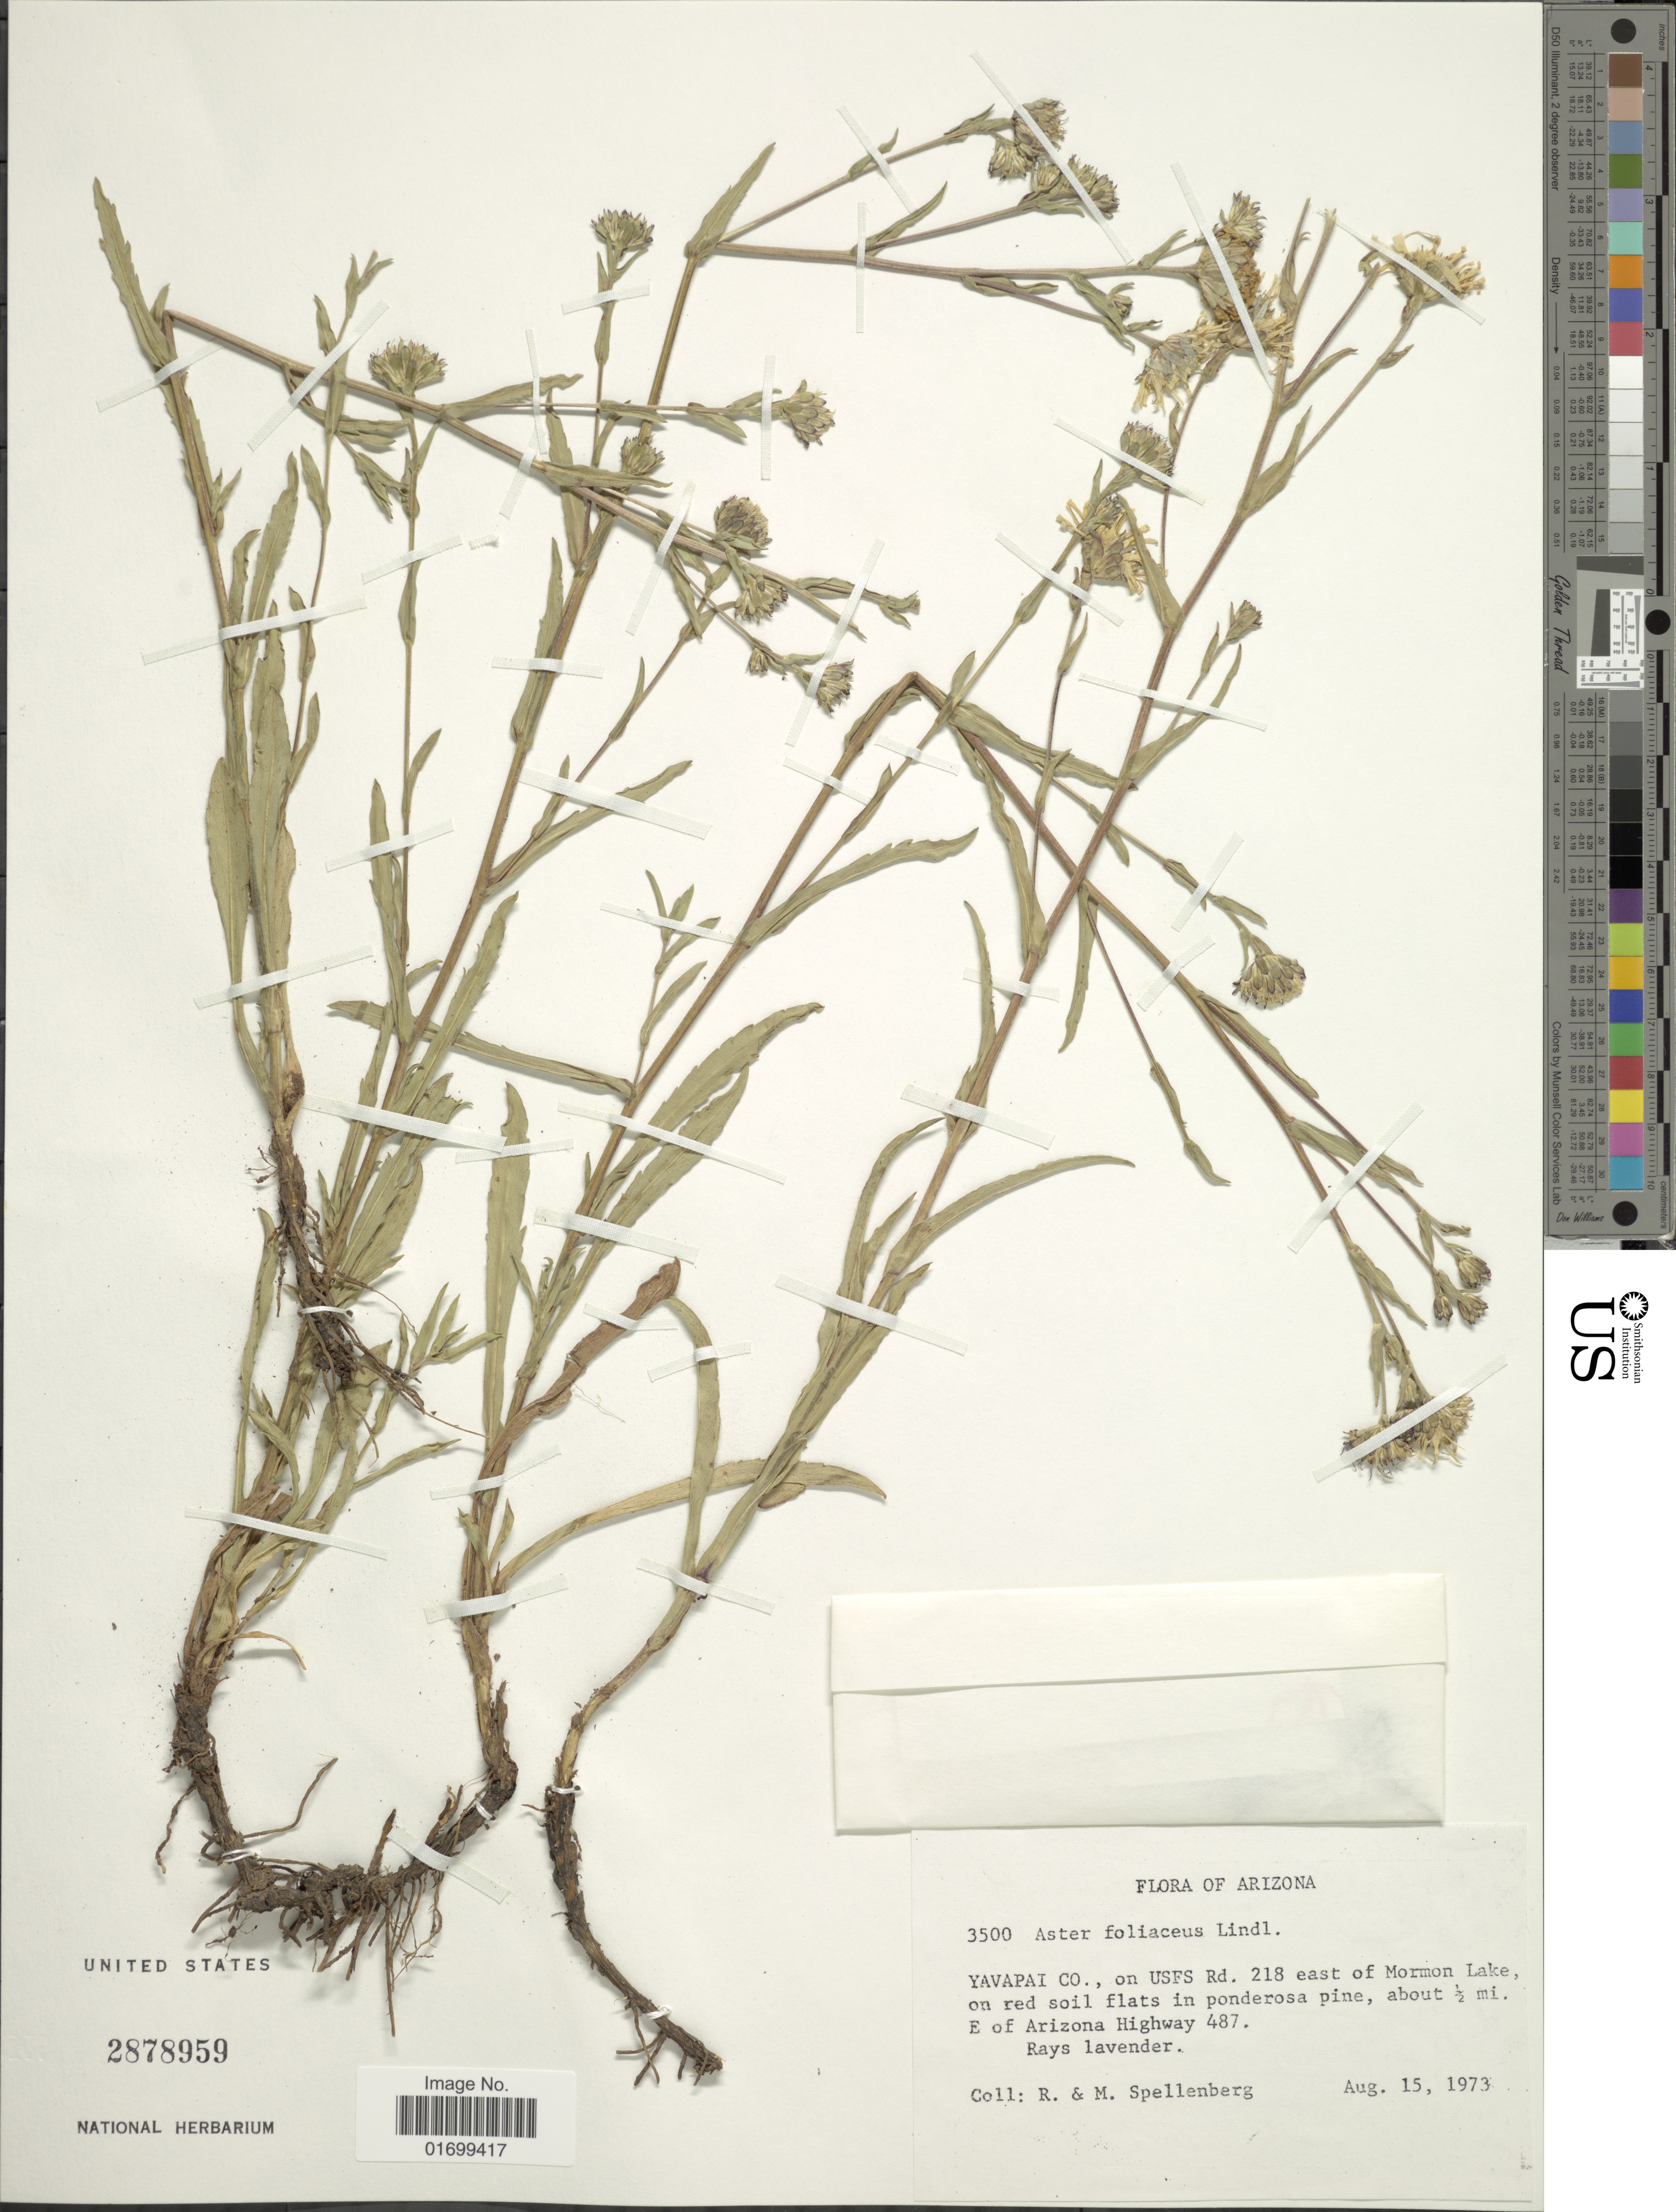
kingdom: Plantae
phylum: Tracheophyta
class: Magnoliopsida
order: Asterales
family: Asteraceae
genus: Symphyotrichum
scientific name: Symphyotrichum foliaceum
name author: (Lindl. ex DC.) G.L. Nesom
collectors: R. Spellenberg & Spellenberg, M.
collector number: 3500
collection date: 1973-08-15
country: United States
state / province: Arizona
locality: Yavapai Co., on USFS Rd. 218 east of Mormon Lake, on red soil flats in ponderosa pine, about 1/2 mi. E of Arizona Highway 487.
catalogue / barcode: US 2878959